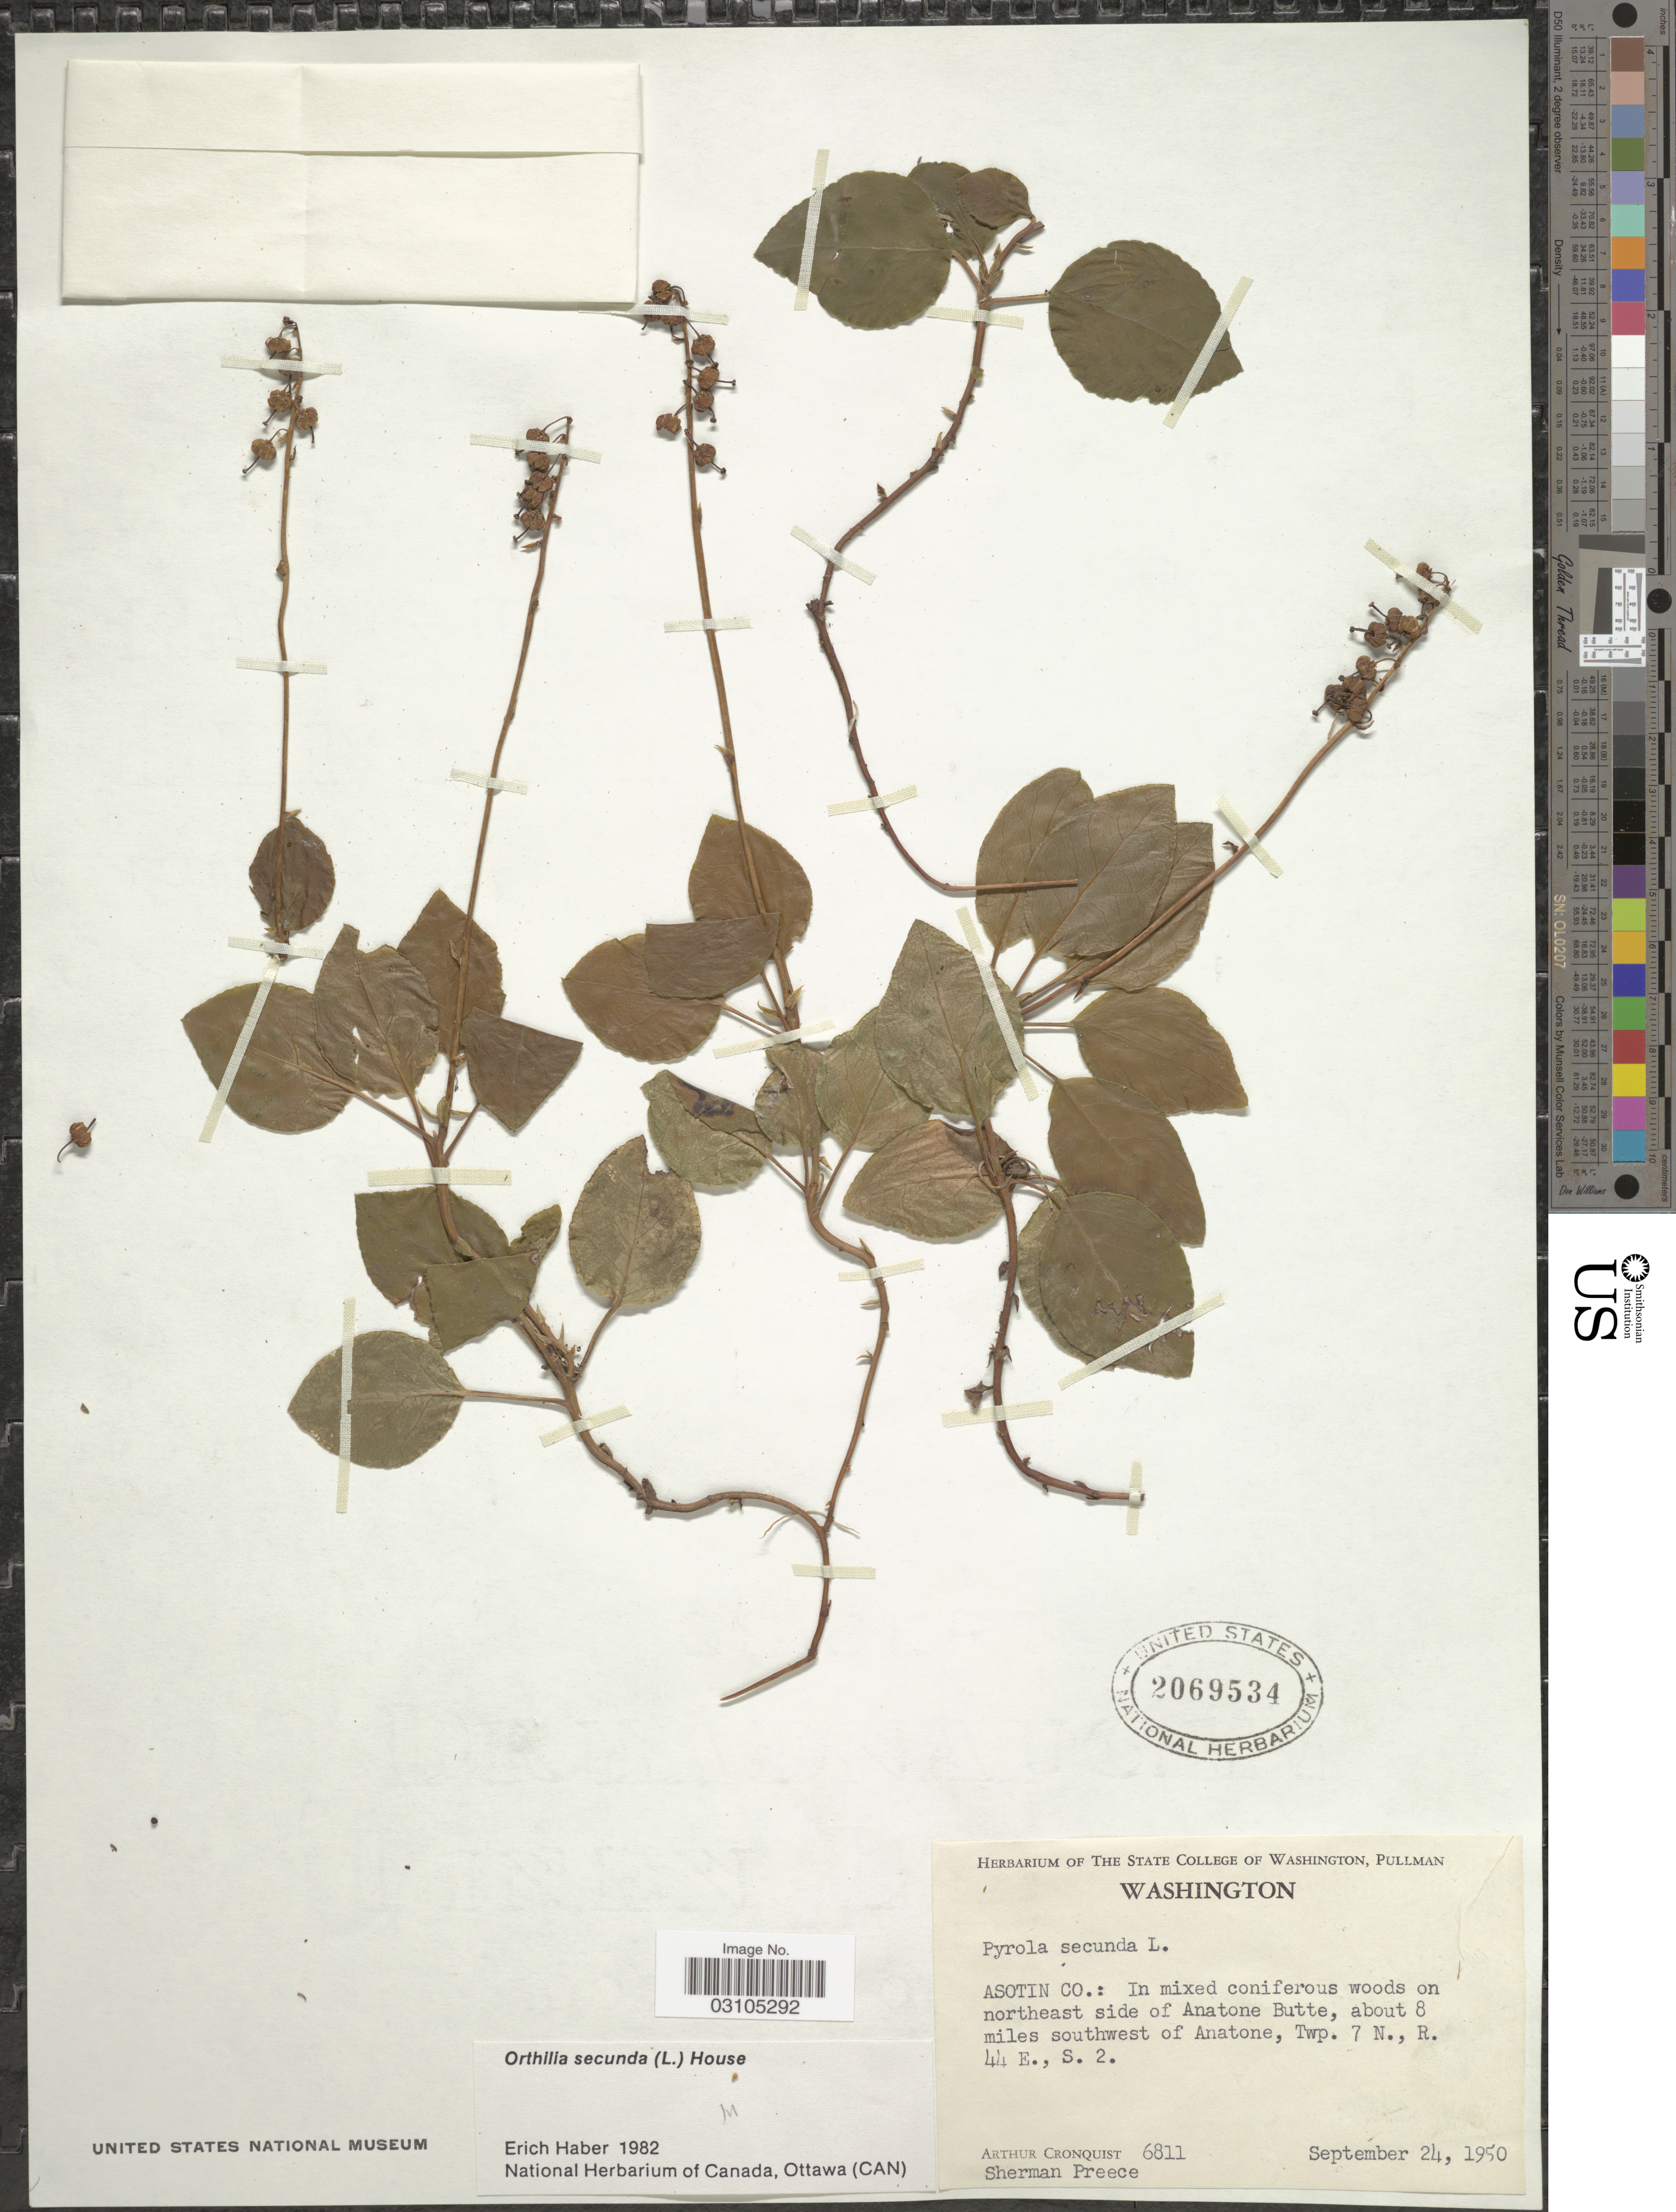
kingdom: Plantae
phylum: Tracheophyta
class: Magnoliopsida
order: Ericales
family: Ericaceae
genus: Orthilia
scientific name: Orthilia secunda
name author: (L.) House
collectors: A. J. Cronquist & S. J. Preece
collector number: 6811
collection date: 1950-09-24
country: United States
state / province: Washington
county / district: Asotin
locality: Asotin Co.: Northeast side of Anatone Butte, about 8 miles southwest of Anatone, Twp. 7 N., R. 44 E., S. 2.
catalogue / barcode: US 2069534